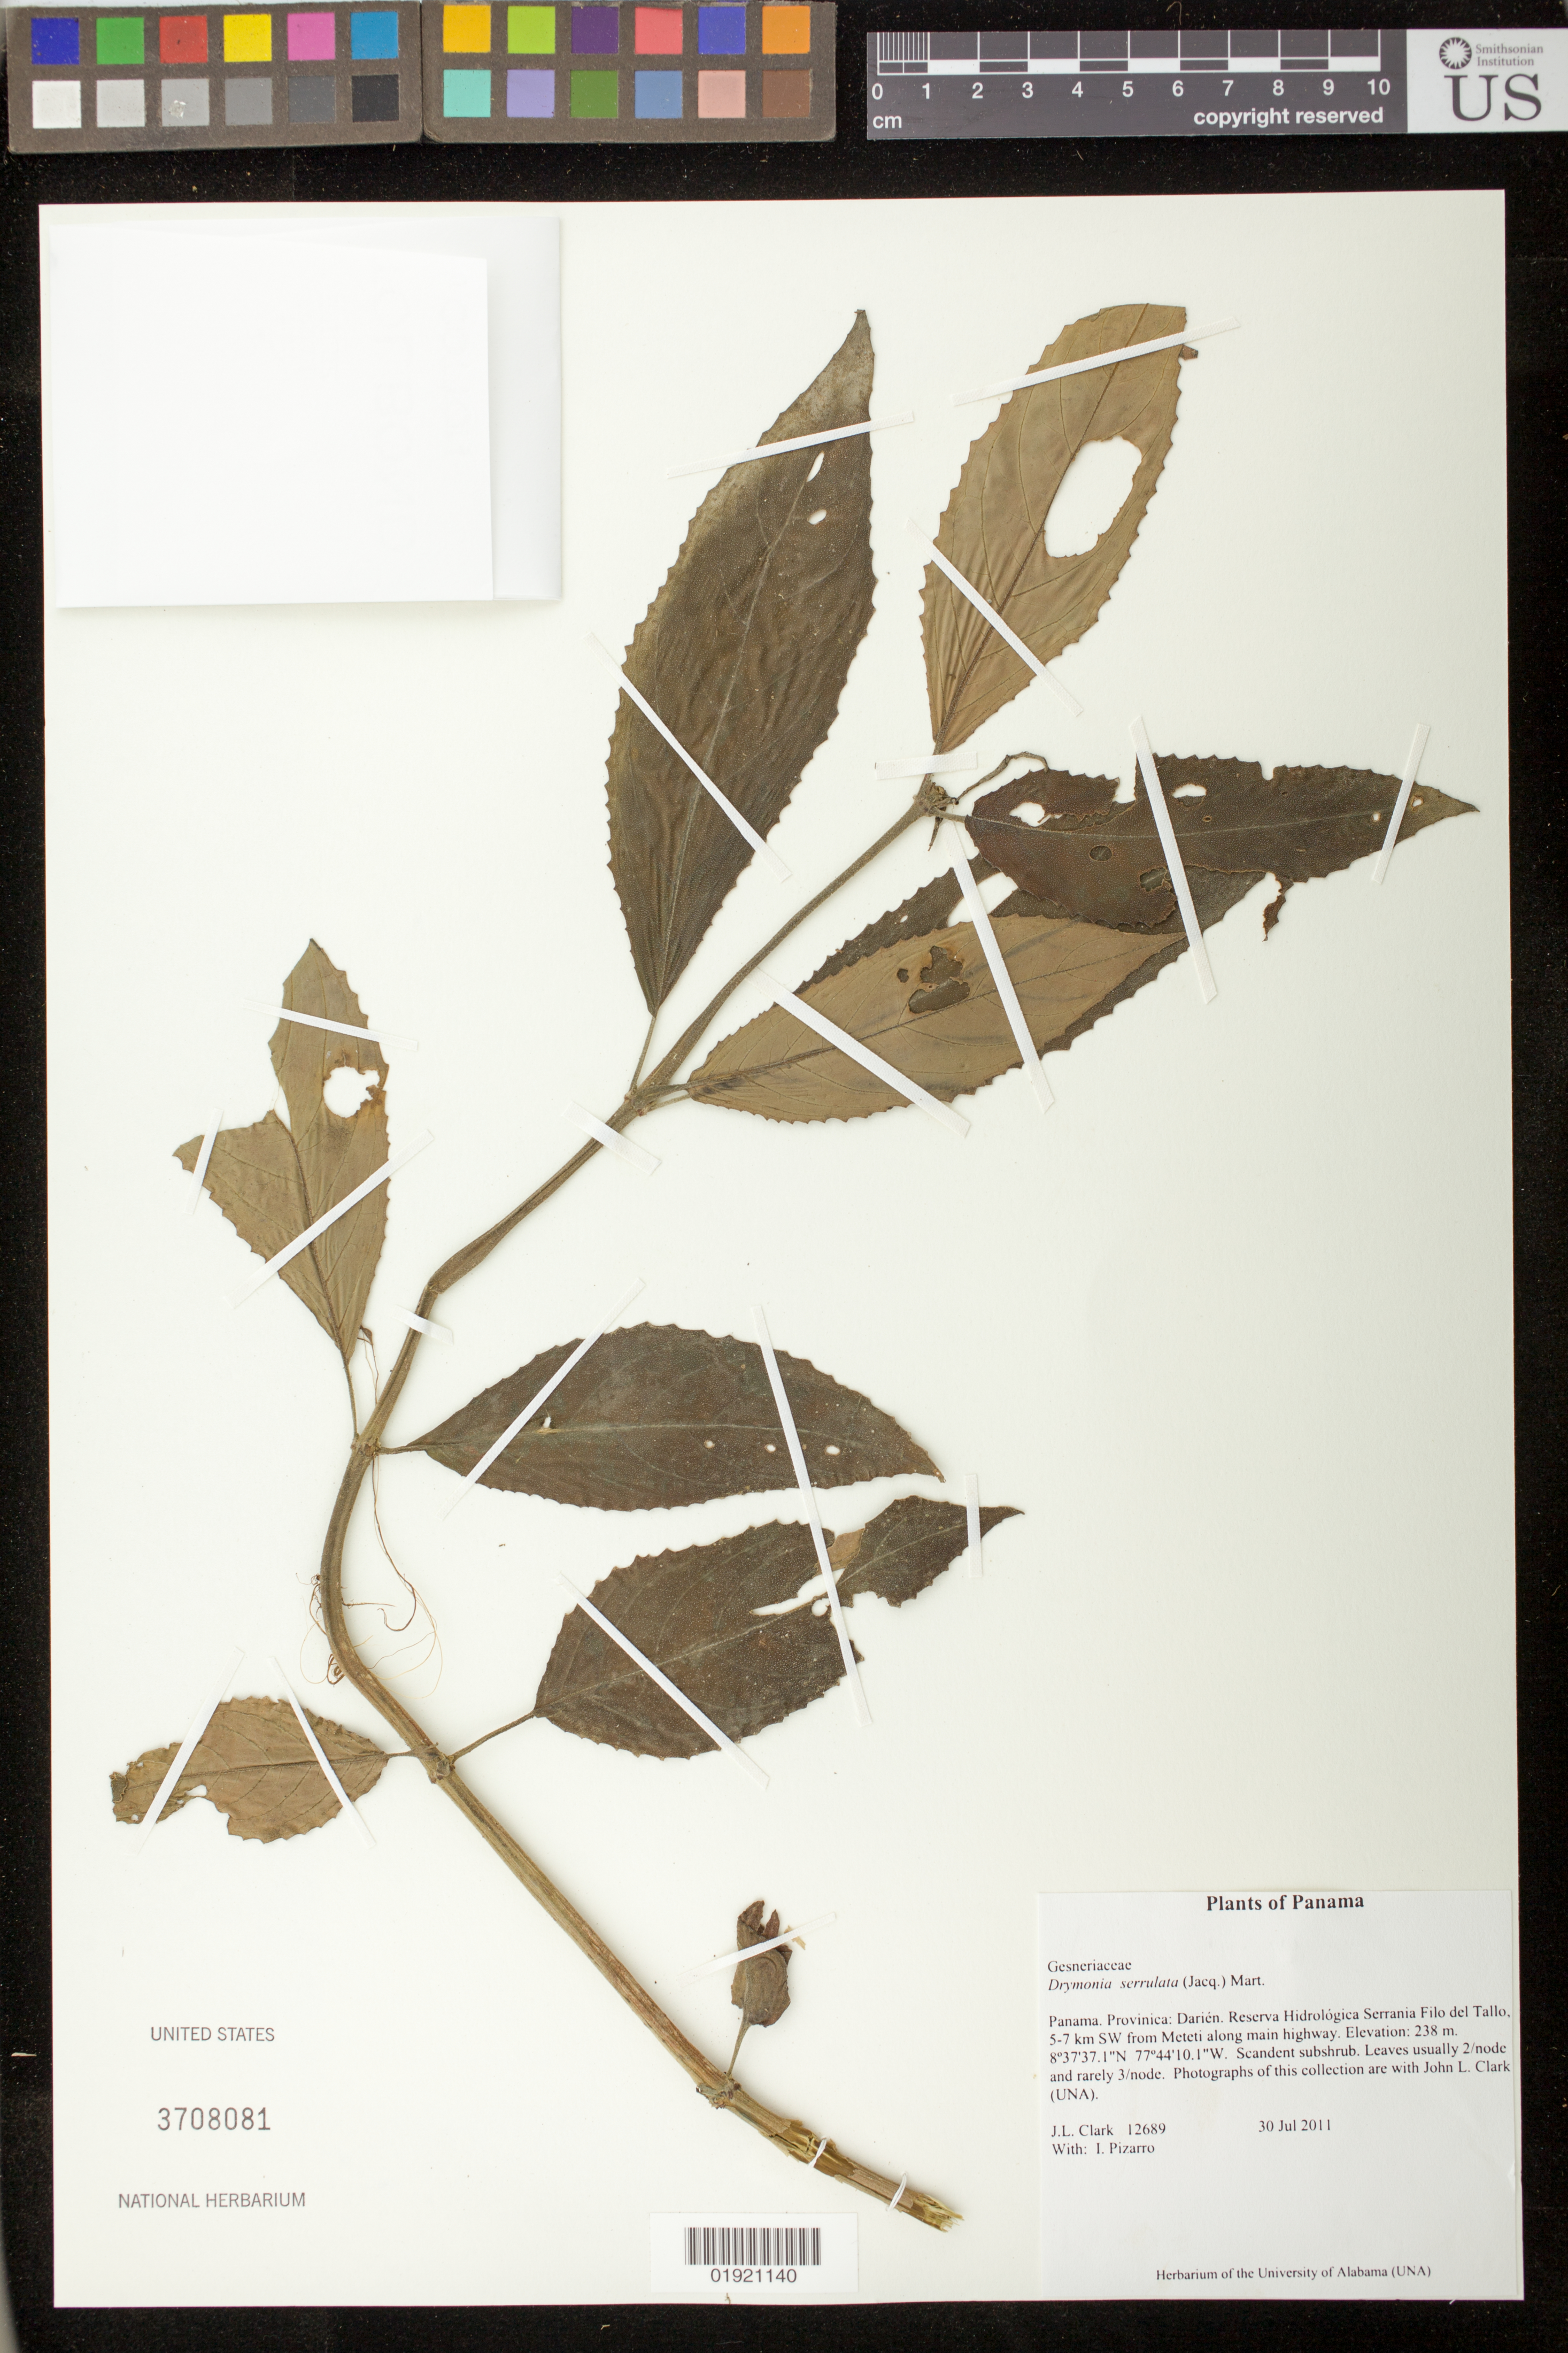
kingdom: Plantae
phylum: Tracheophyta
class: Magnoliopsida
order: Lamiales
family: Gesneriaceae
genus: Drymonia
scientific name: Drymonia serrulata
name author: (Jacq.) Mart.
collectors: J. L. Clark & I. Pizarro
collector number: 12689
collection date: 2011-07-30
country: Panama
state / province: Darién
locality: Reserva Hidrologica Serrania Filo Del Tallo, 5-7 km SW from Meteti along main highway.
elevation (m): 238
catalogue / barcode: US 3708081